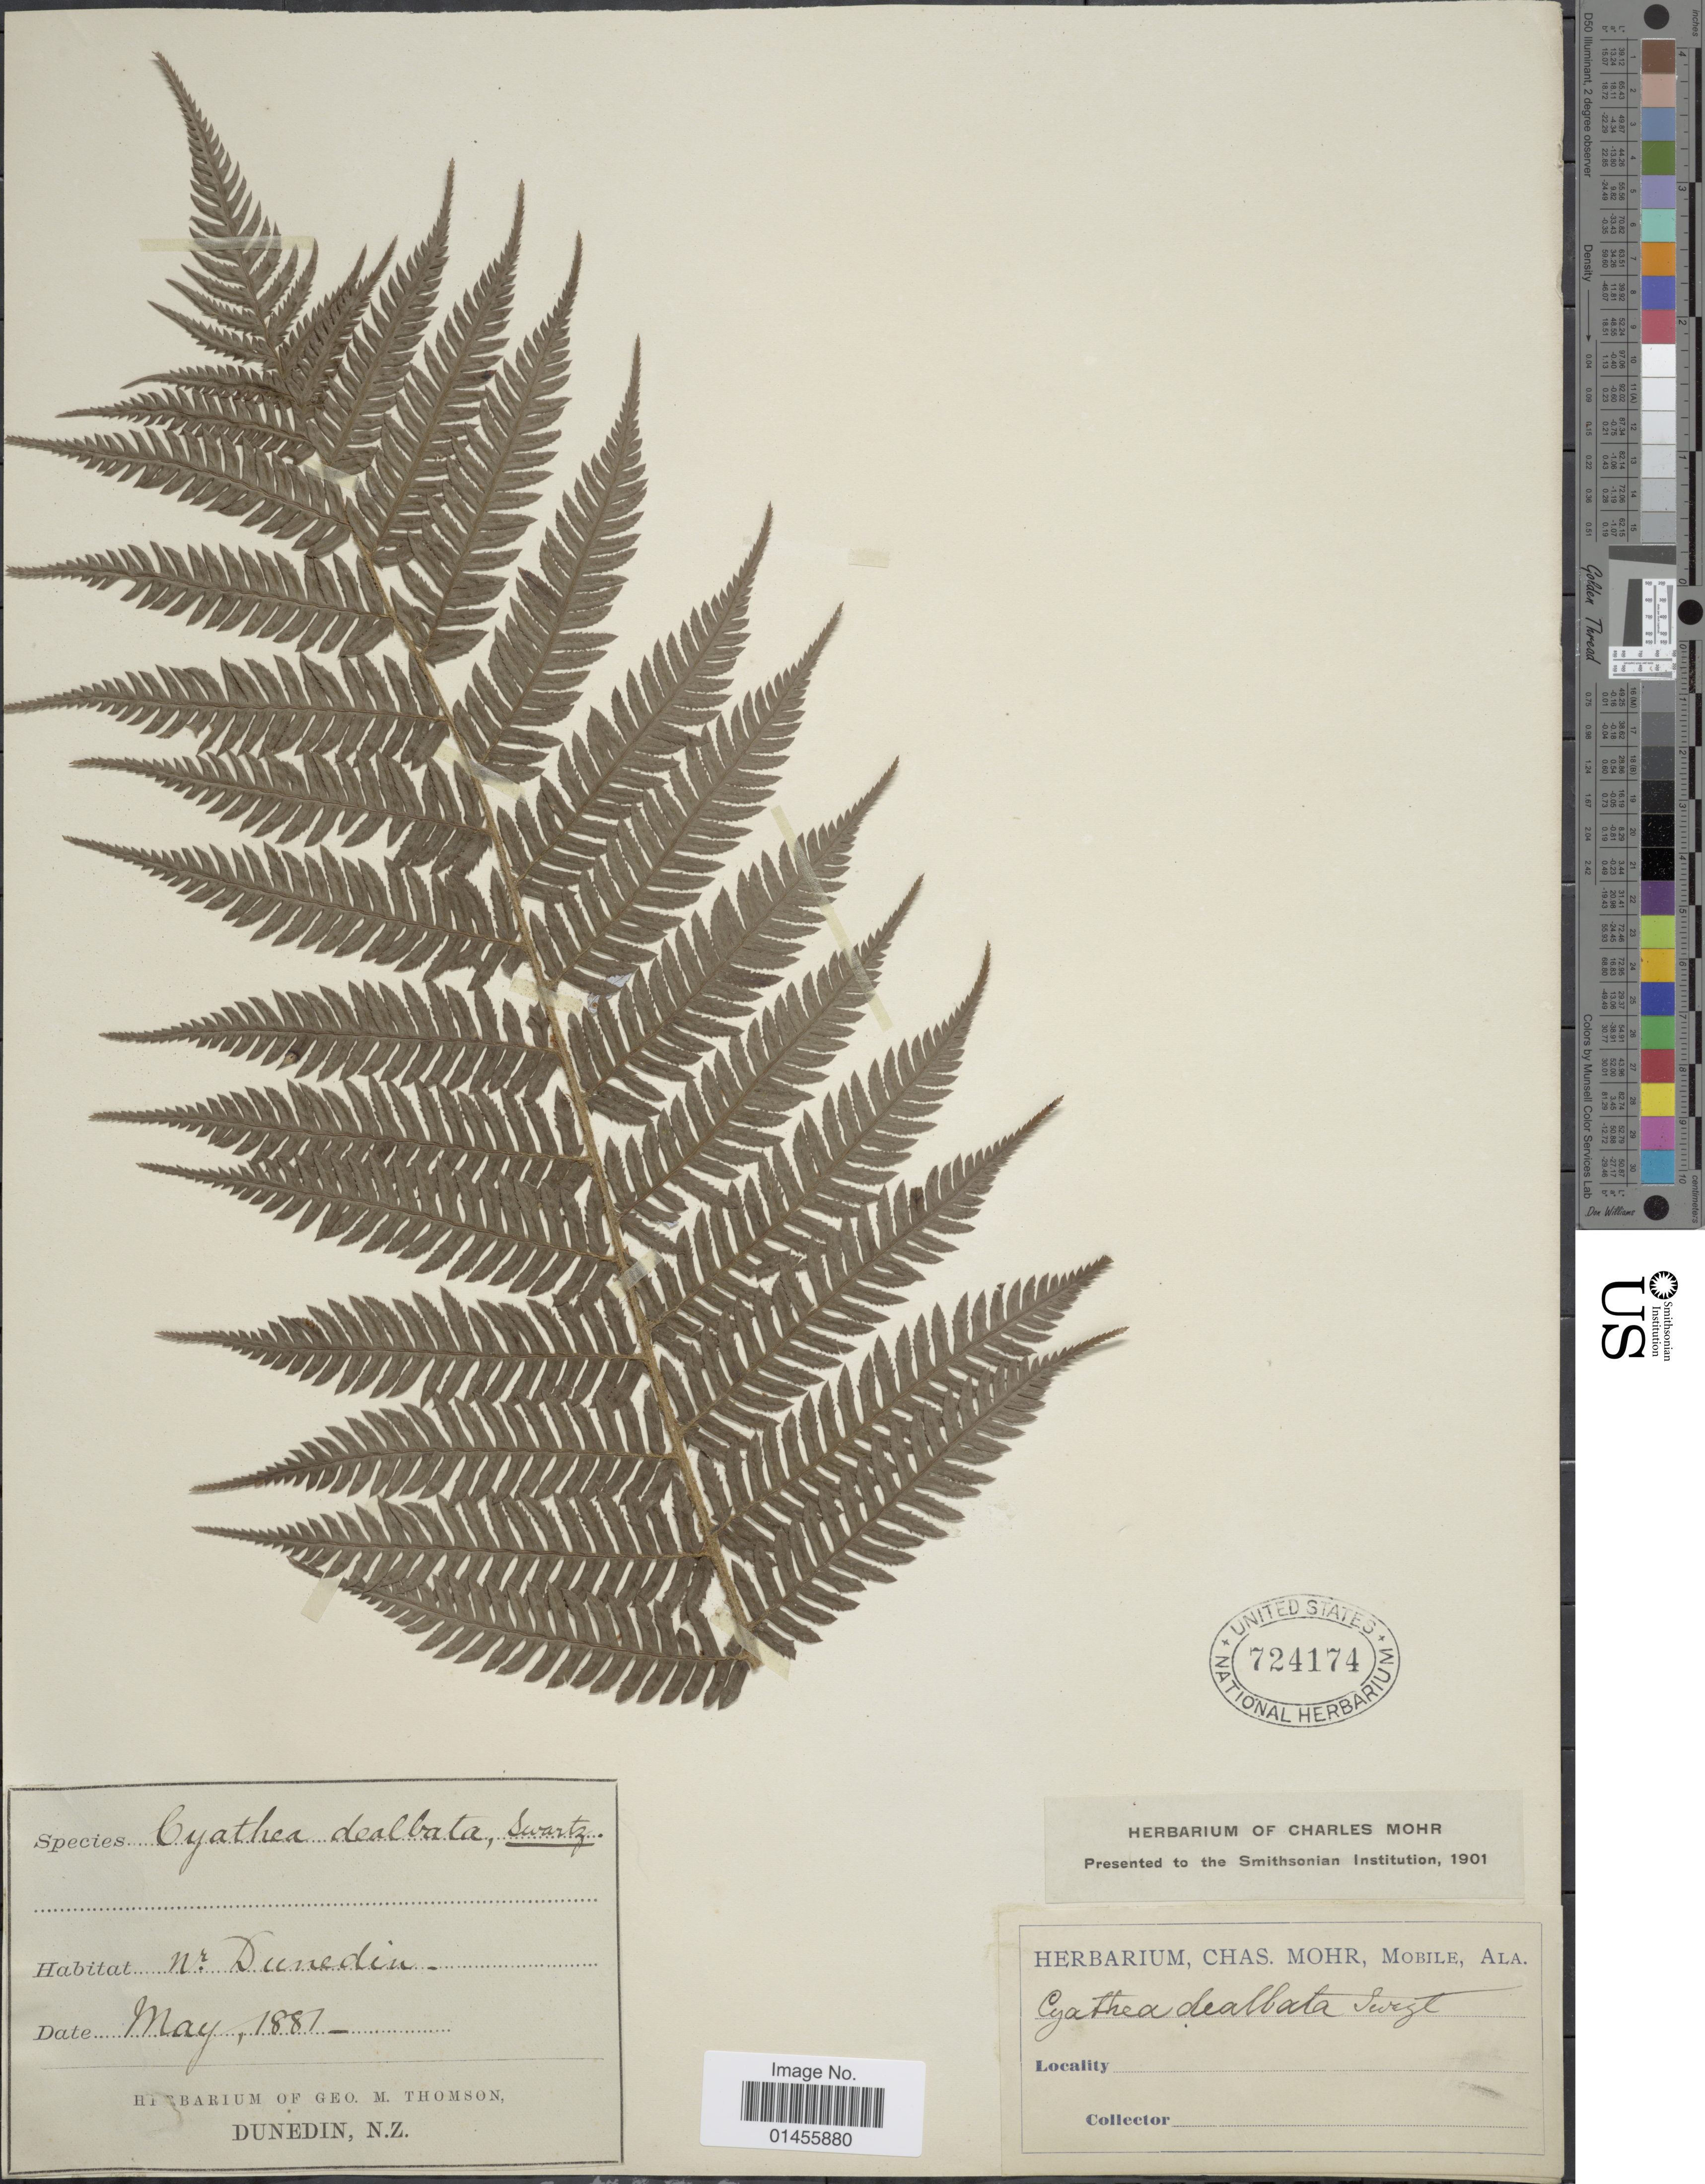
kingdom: Plantae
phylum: Tracheophyta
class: Polypodiopsida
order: Cyatheales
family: Cyatheaceae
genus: Alsophila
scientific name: Alsophila dealbata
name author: (G. Forst.)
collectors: G. Thomson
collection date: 1881-05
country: New Zealand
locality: Nr. Dunedin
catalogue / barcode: US 724174